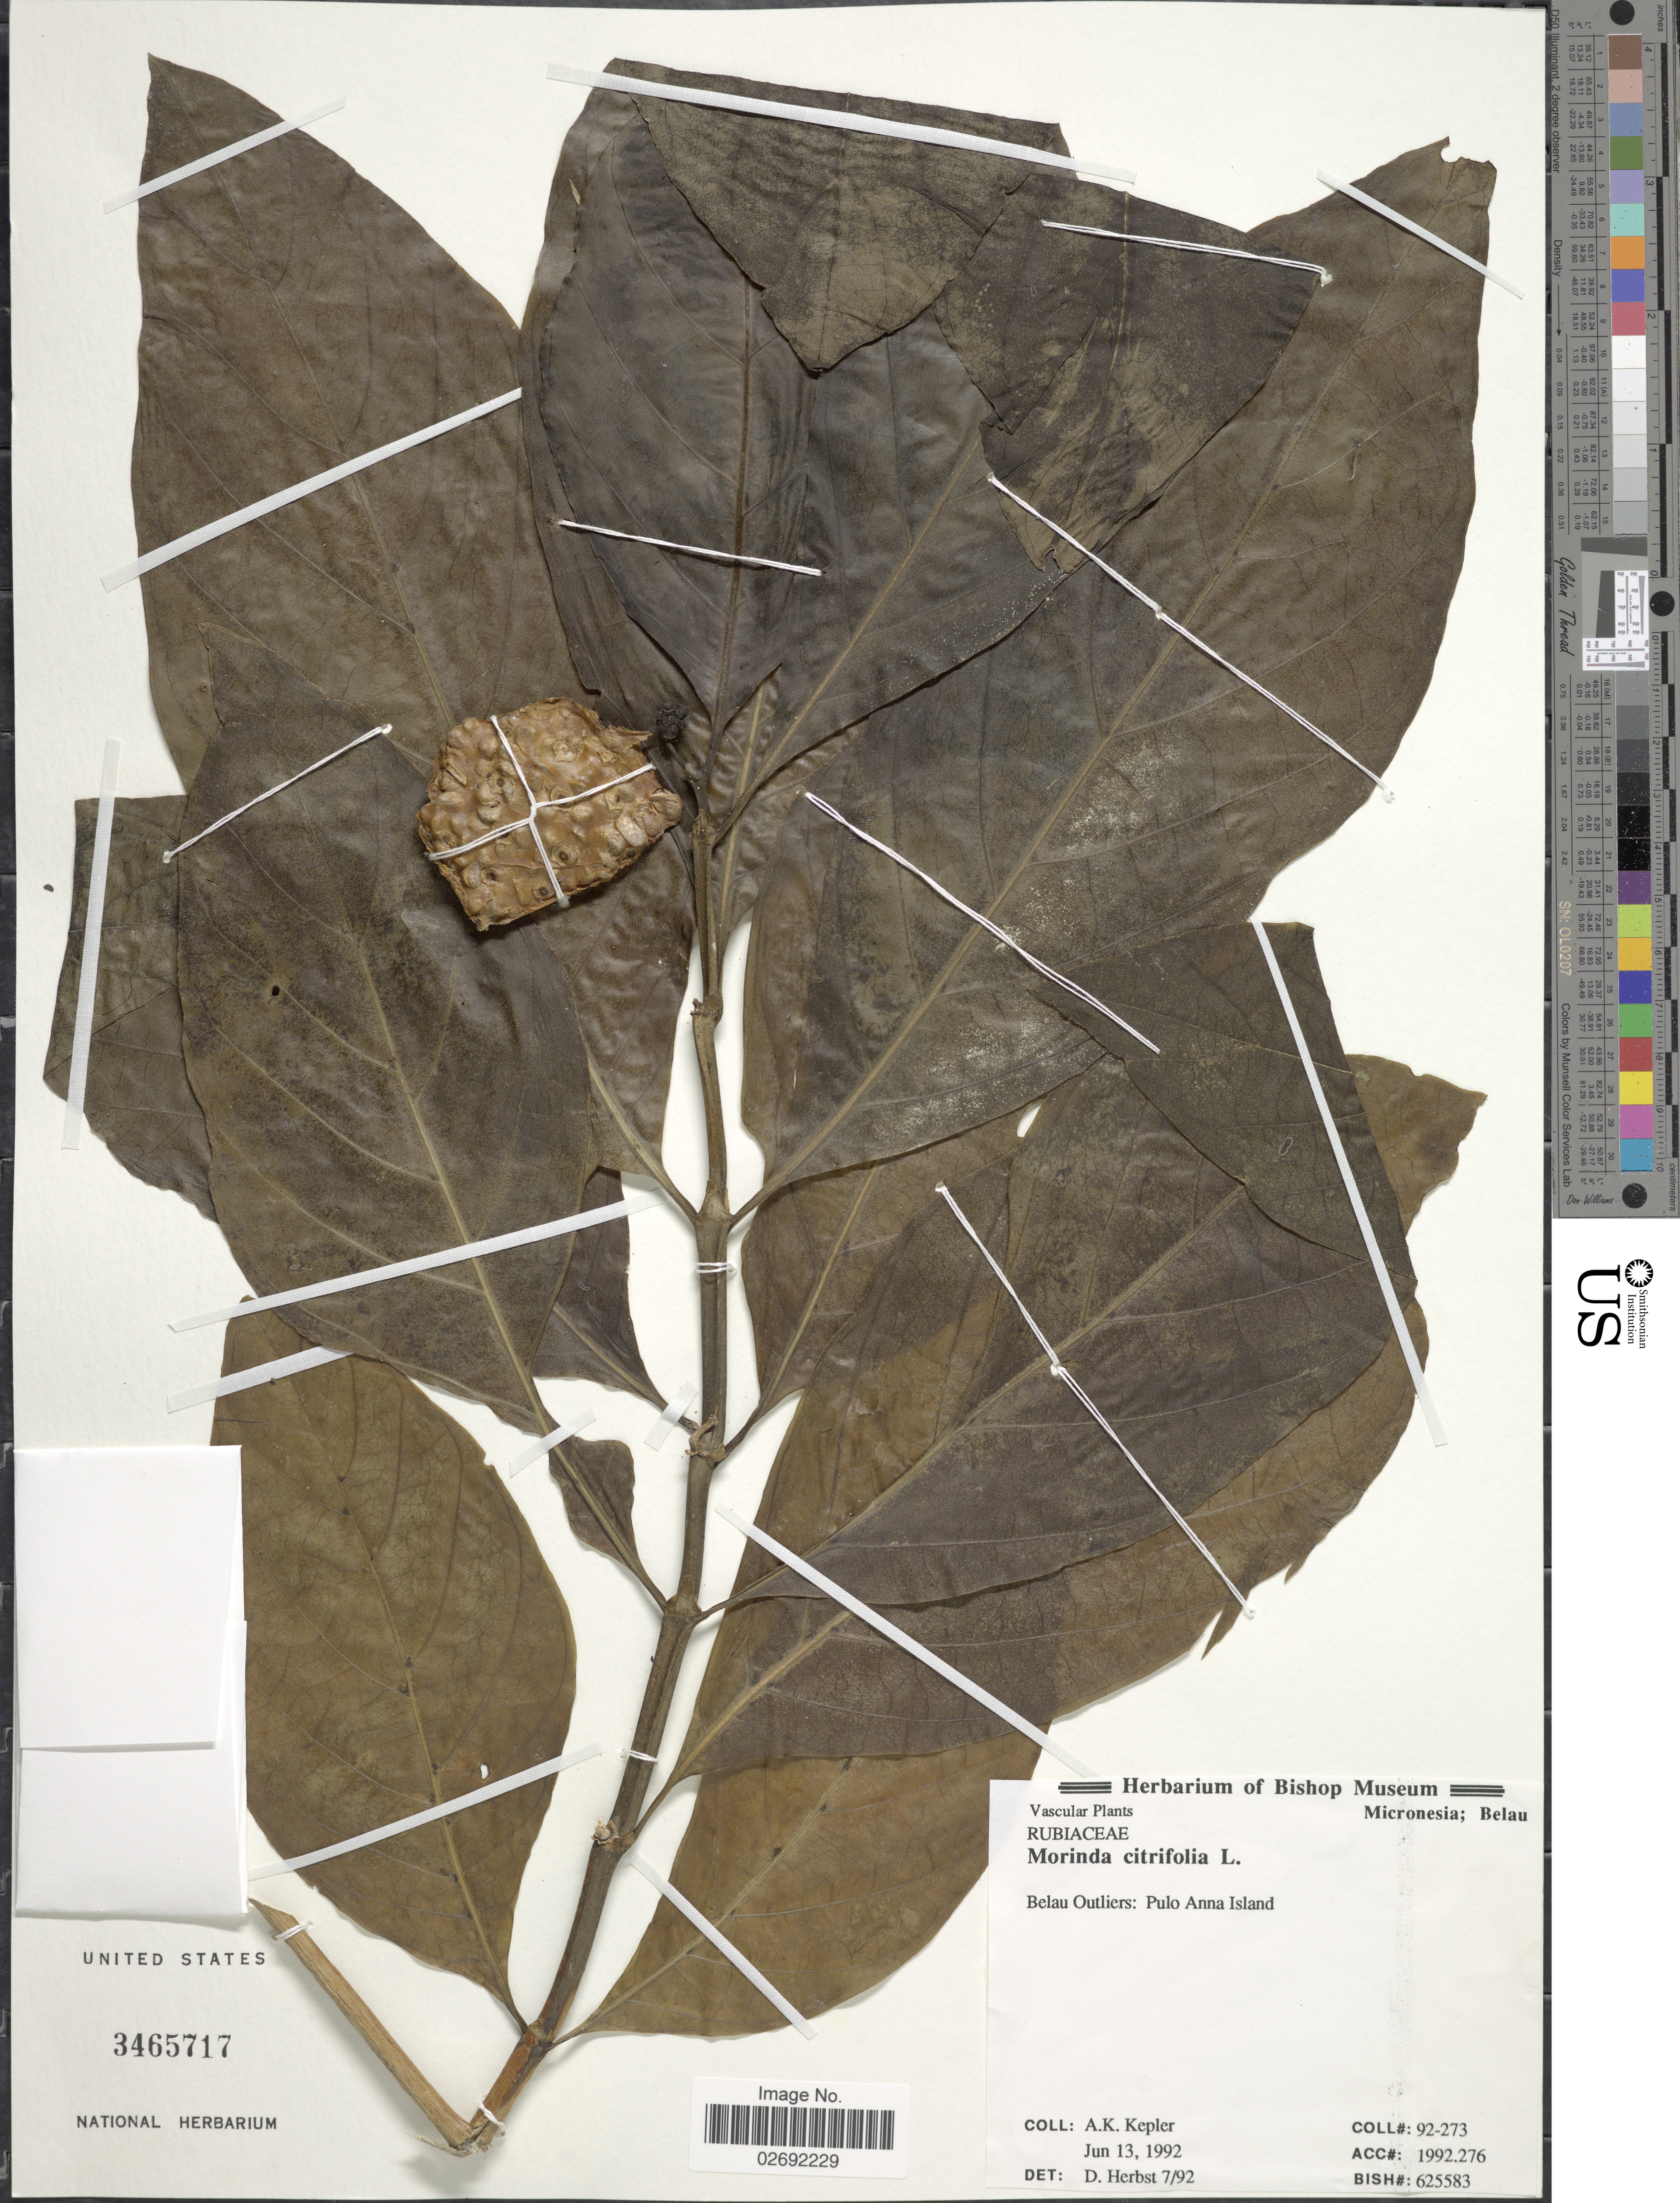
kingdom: Plantae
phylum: Tracheophyta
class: Magnoliopsida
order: Gentianales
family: Rubiaceae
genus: Morinda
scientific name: Morinda citrifolia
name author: L.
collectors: A. K. Kepler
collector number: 92-273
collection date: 1992-06-13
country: Palau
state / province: Belau Outliers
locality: Pulo Anna Island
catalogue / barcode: US 3465717